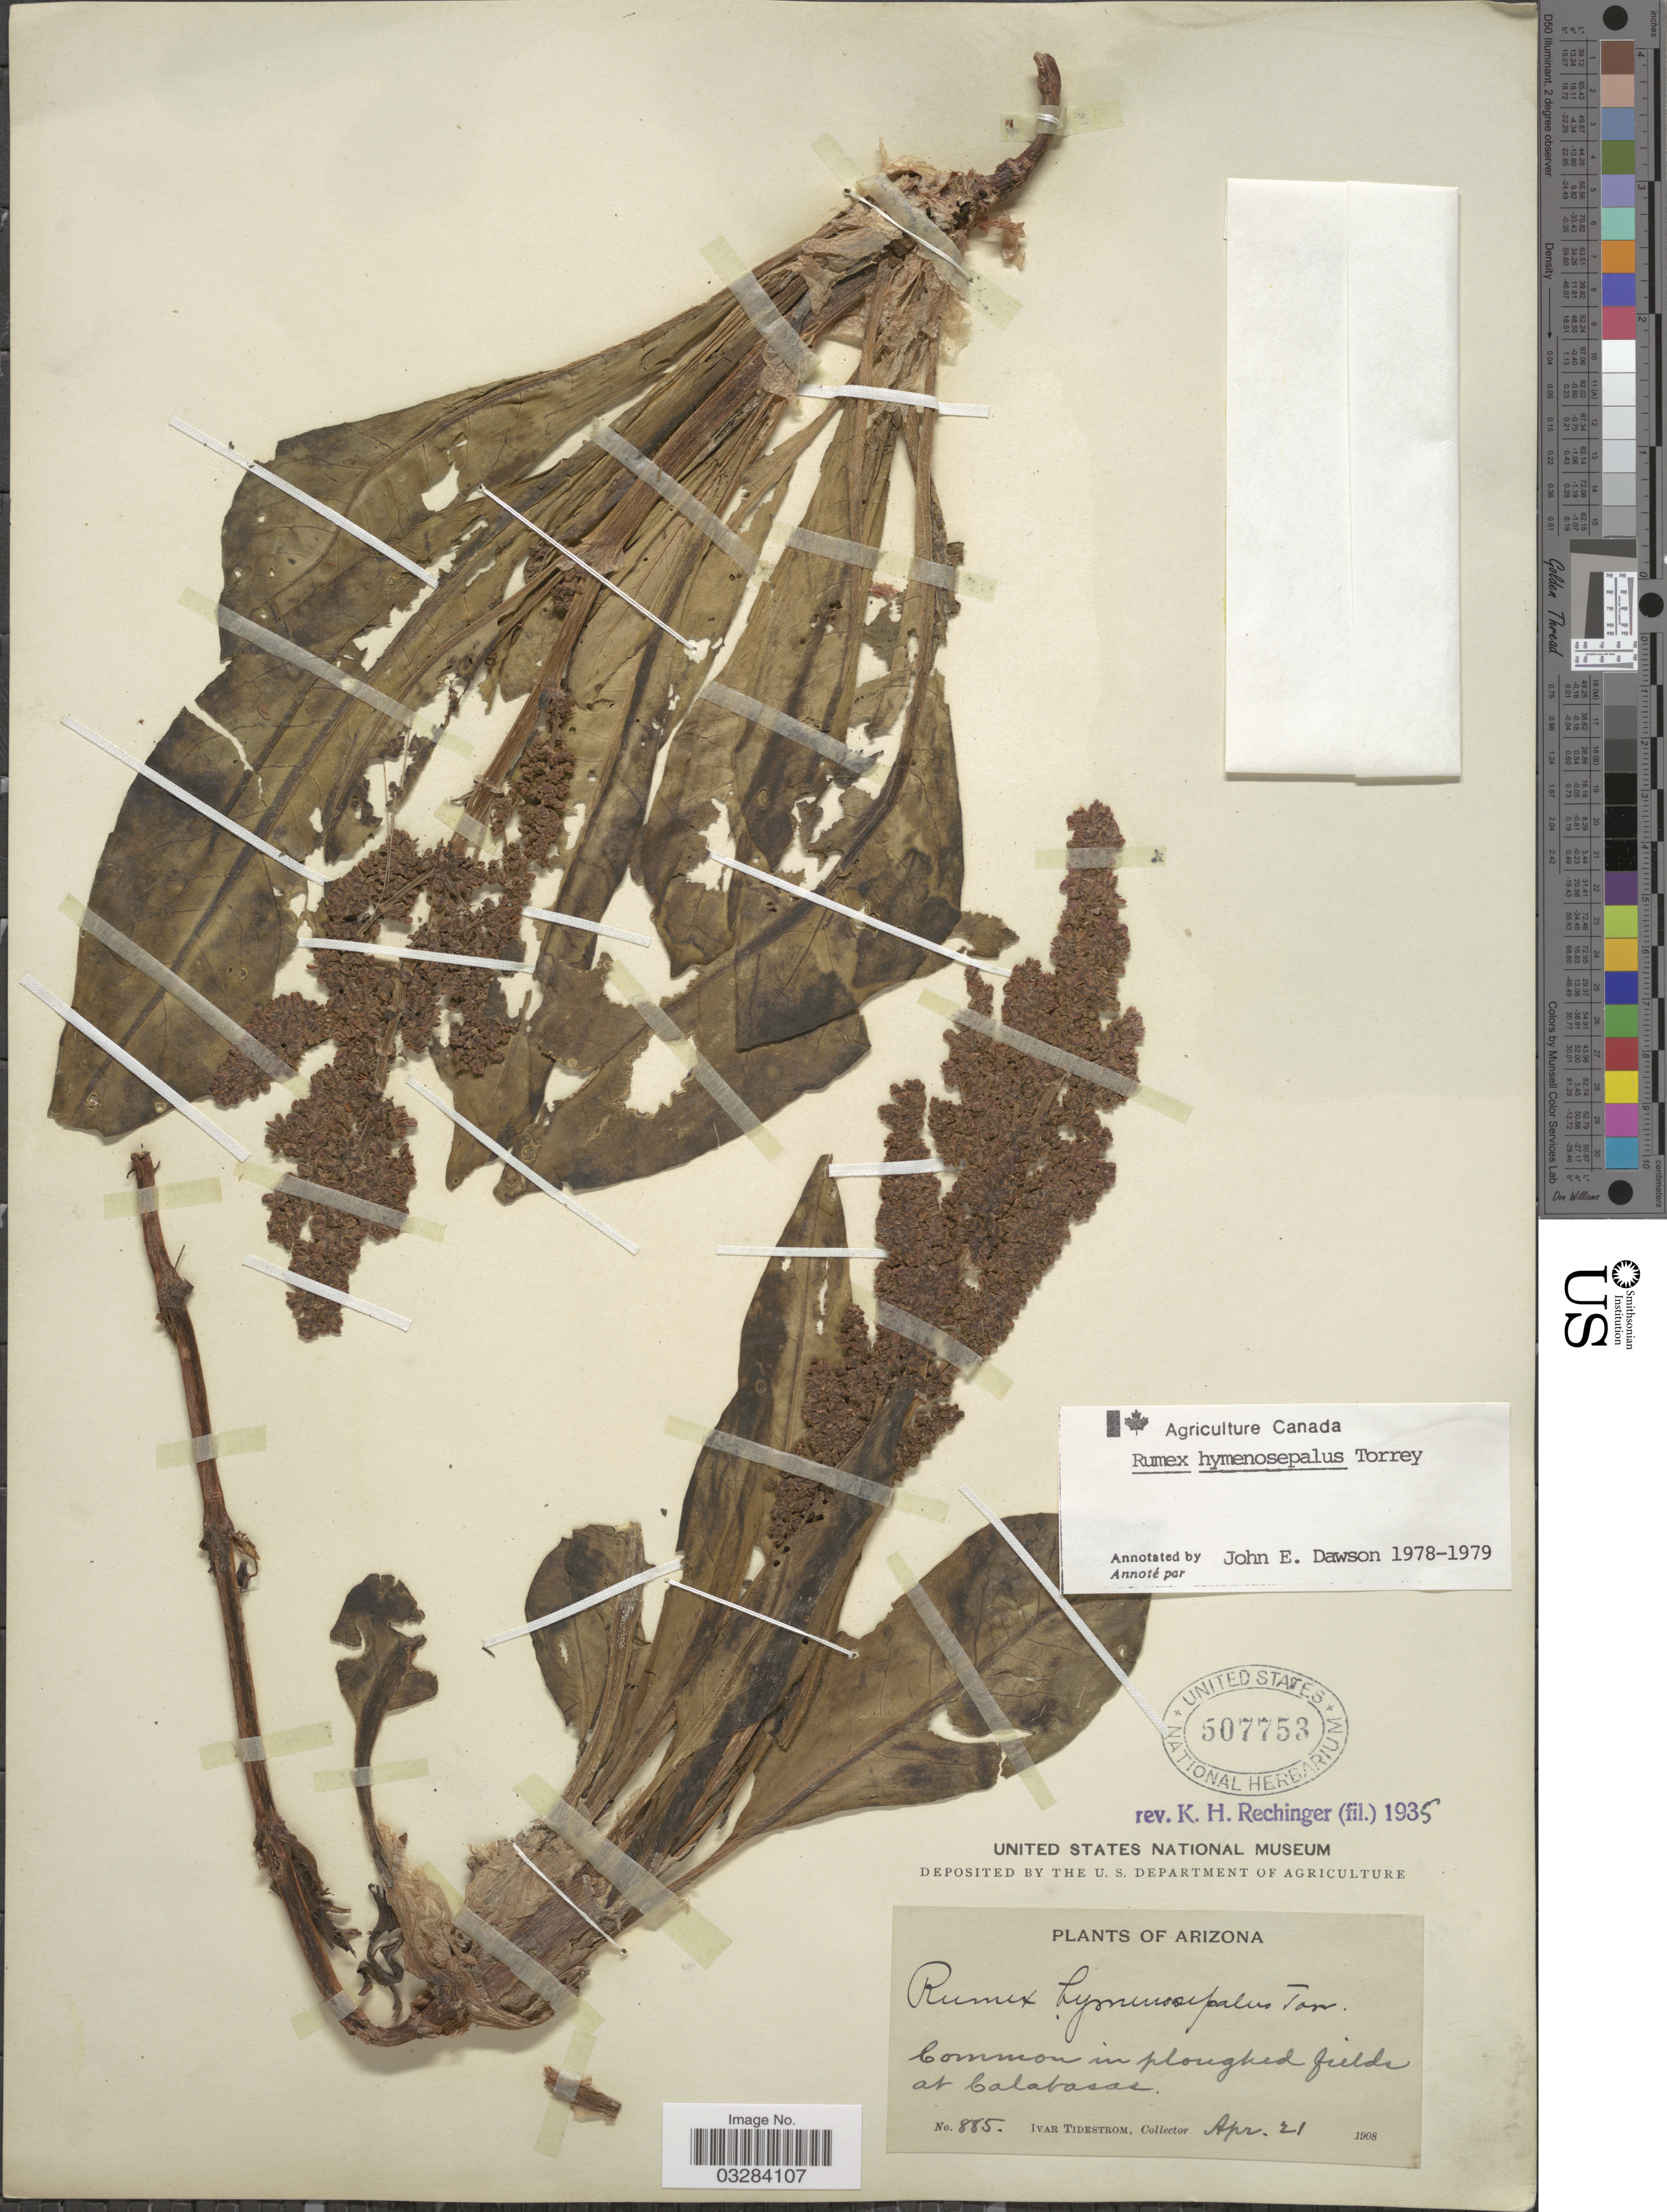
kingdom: Plantae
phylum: Tracheophyta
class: Magnoliopsida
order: Caryophyllales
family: Polygonaceae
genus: Rumex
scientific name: Rumex hymenosepalus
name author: Torr.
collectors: I. F. Tidestrom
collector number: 885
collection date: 1908-04-21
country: United States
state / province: Arizona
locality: Calabasas.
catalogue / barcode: US 507753